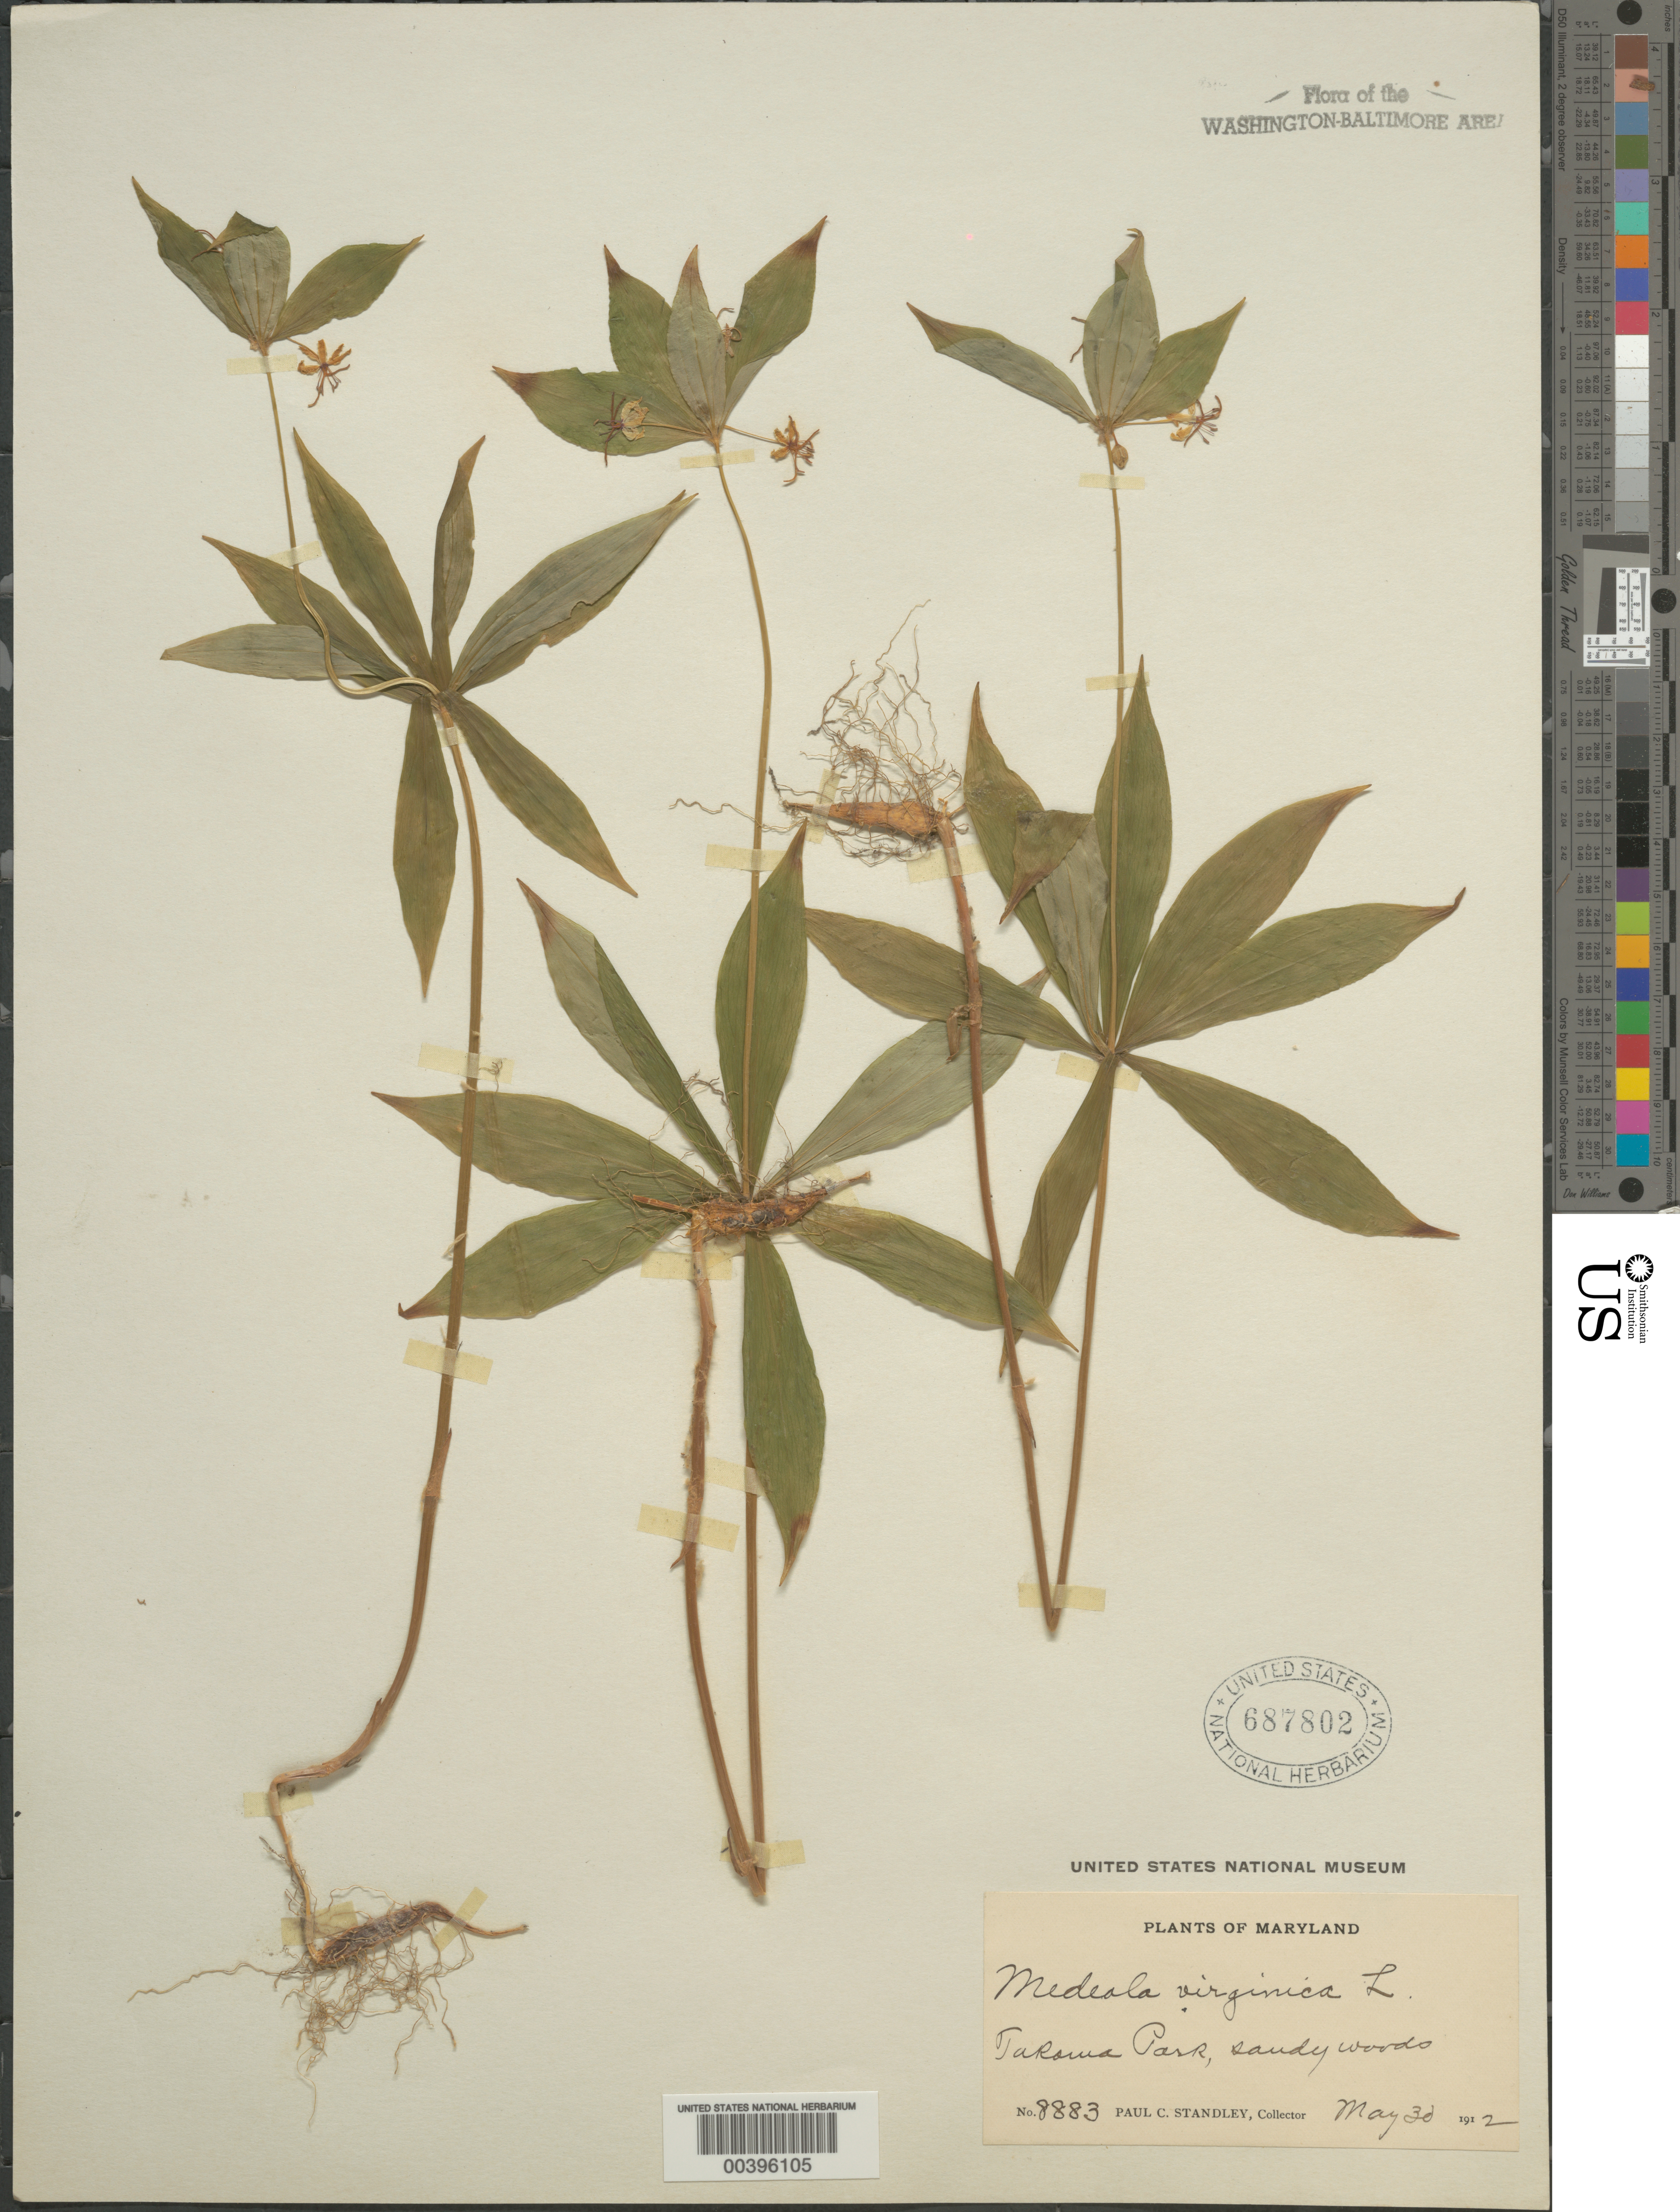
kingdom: Plantae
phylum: Tracheophyta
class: Liliopsida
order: Liliales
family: Liliaceae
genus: Medeola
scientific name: Medeola virginiana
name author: (L.) Desf.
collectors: P. C. Standley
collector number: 8883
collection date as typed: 30 May 1912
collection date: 1912-05-30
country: United States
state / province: Maryland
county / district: Montgomery / Prince George's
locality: Takoma Park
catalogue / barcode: US 687802